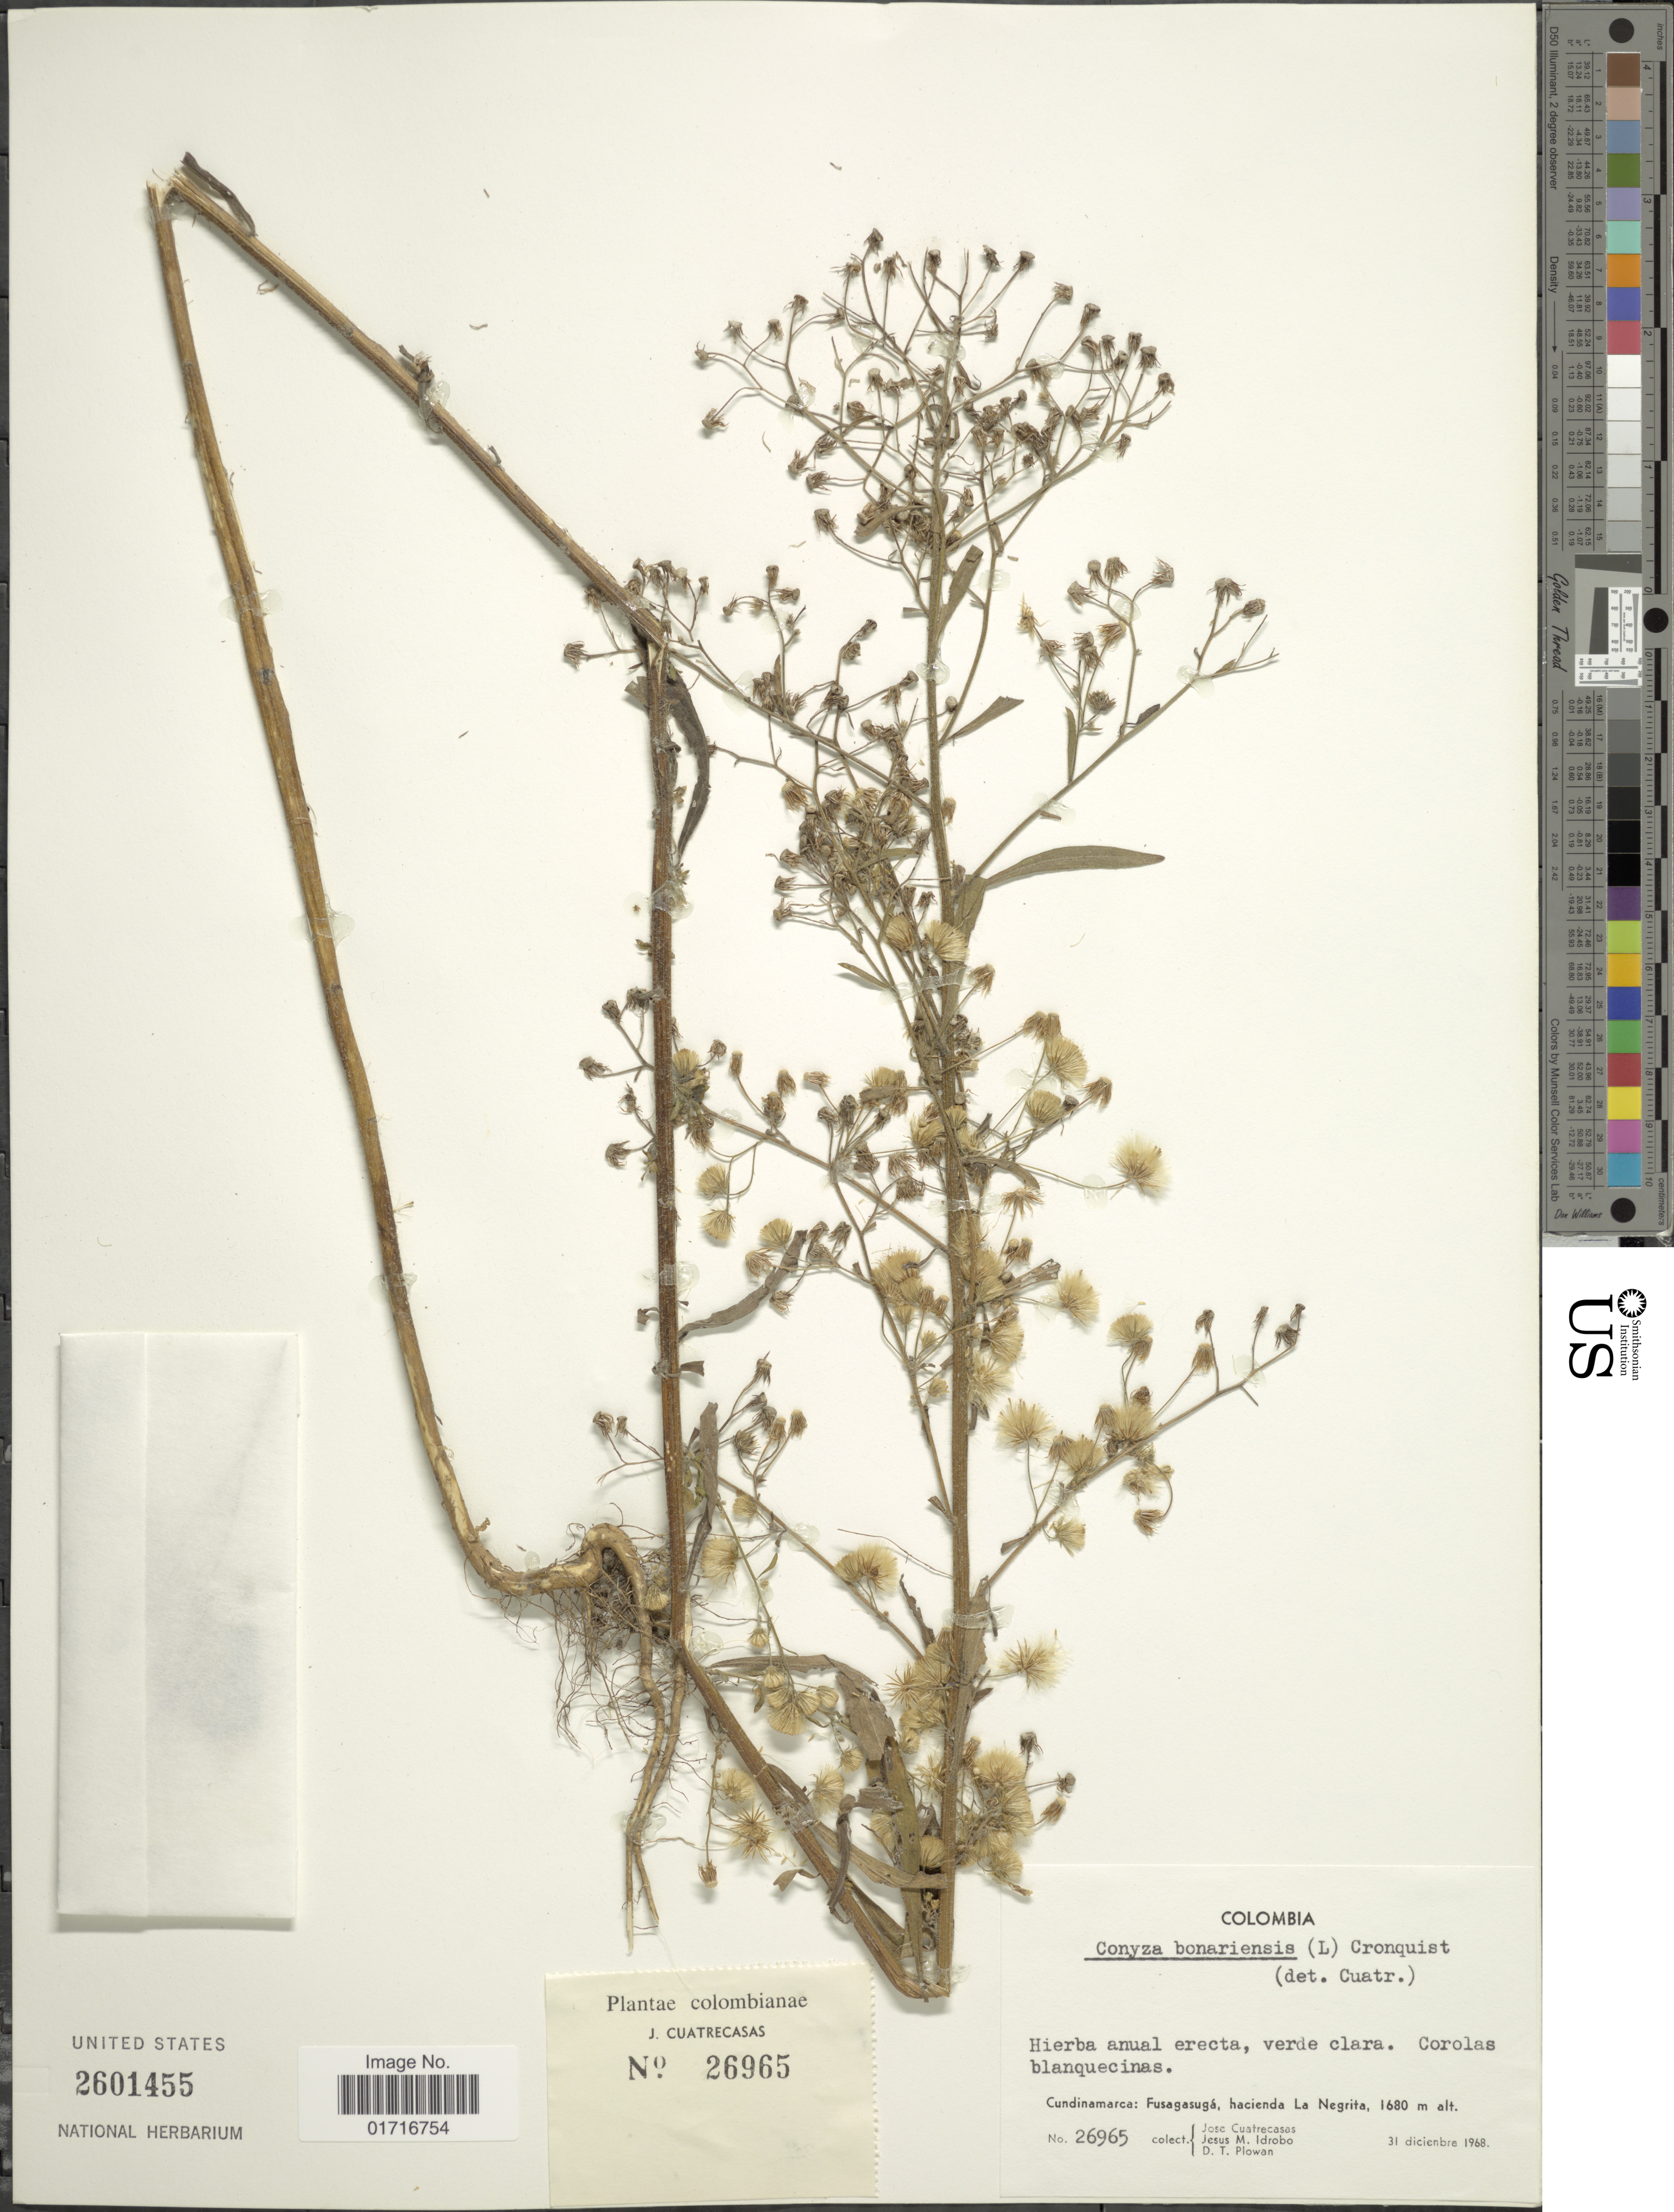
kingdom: Plantae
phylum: Tracheophyta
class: Magnoliopsida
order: Asterales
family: Asteraceae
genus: Conyza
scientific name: Conyza bonariensis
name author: (L.) Cronq.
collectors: J. Cuatrecasas, J. M. Idrobo & D. Plowan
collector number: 26965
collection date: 1968-12-31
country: Colombia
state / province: Cundinamarca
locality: Cundinamarca: Fusagasuga, hacienda La Negrita.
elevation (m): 1680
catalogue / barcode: US 2601455